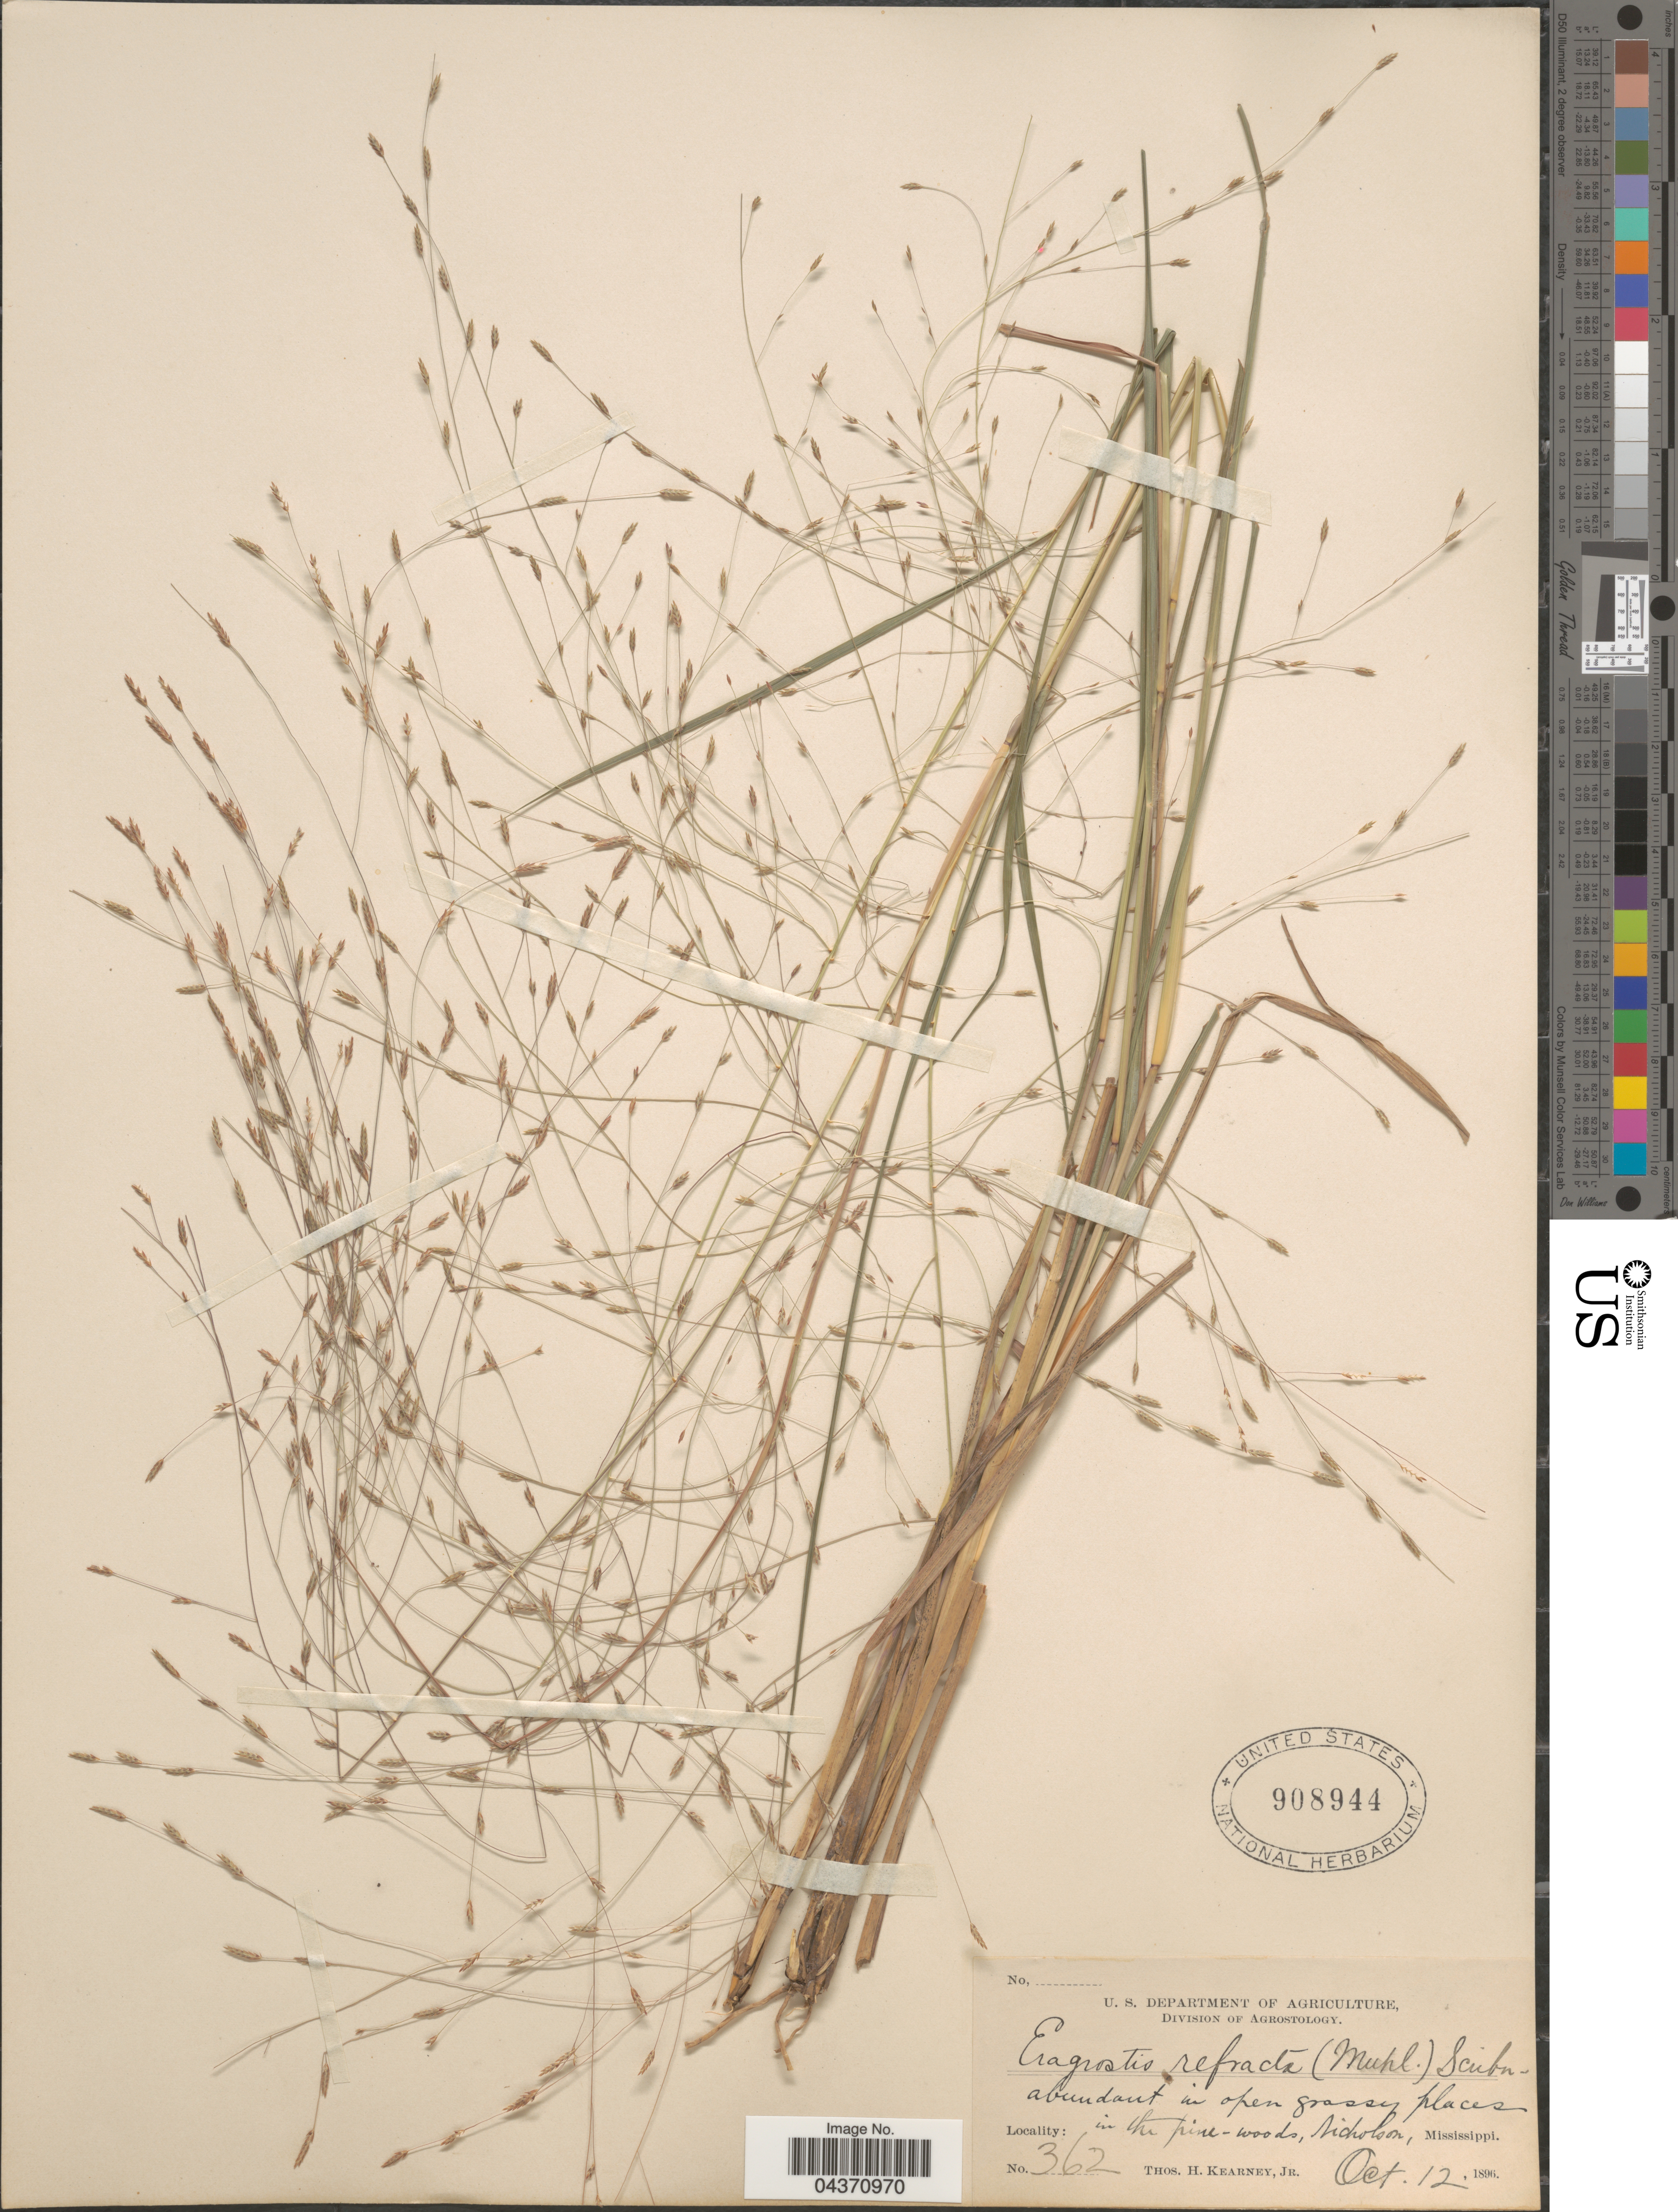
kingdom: Plantae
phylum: Tracheophyta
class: Liliopsida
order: Poales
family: Poaceae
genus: Eragrostis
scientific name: Eragrostis refracta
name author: (Muhl.) Scribn.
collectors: T. H. Kearney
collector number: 362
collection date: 1896-10-12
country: United States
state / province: Mississippi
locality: Nicholson.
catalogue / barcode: US 908944